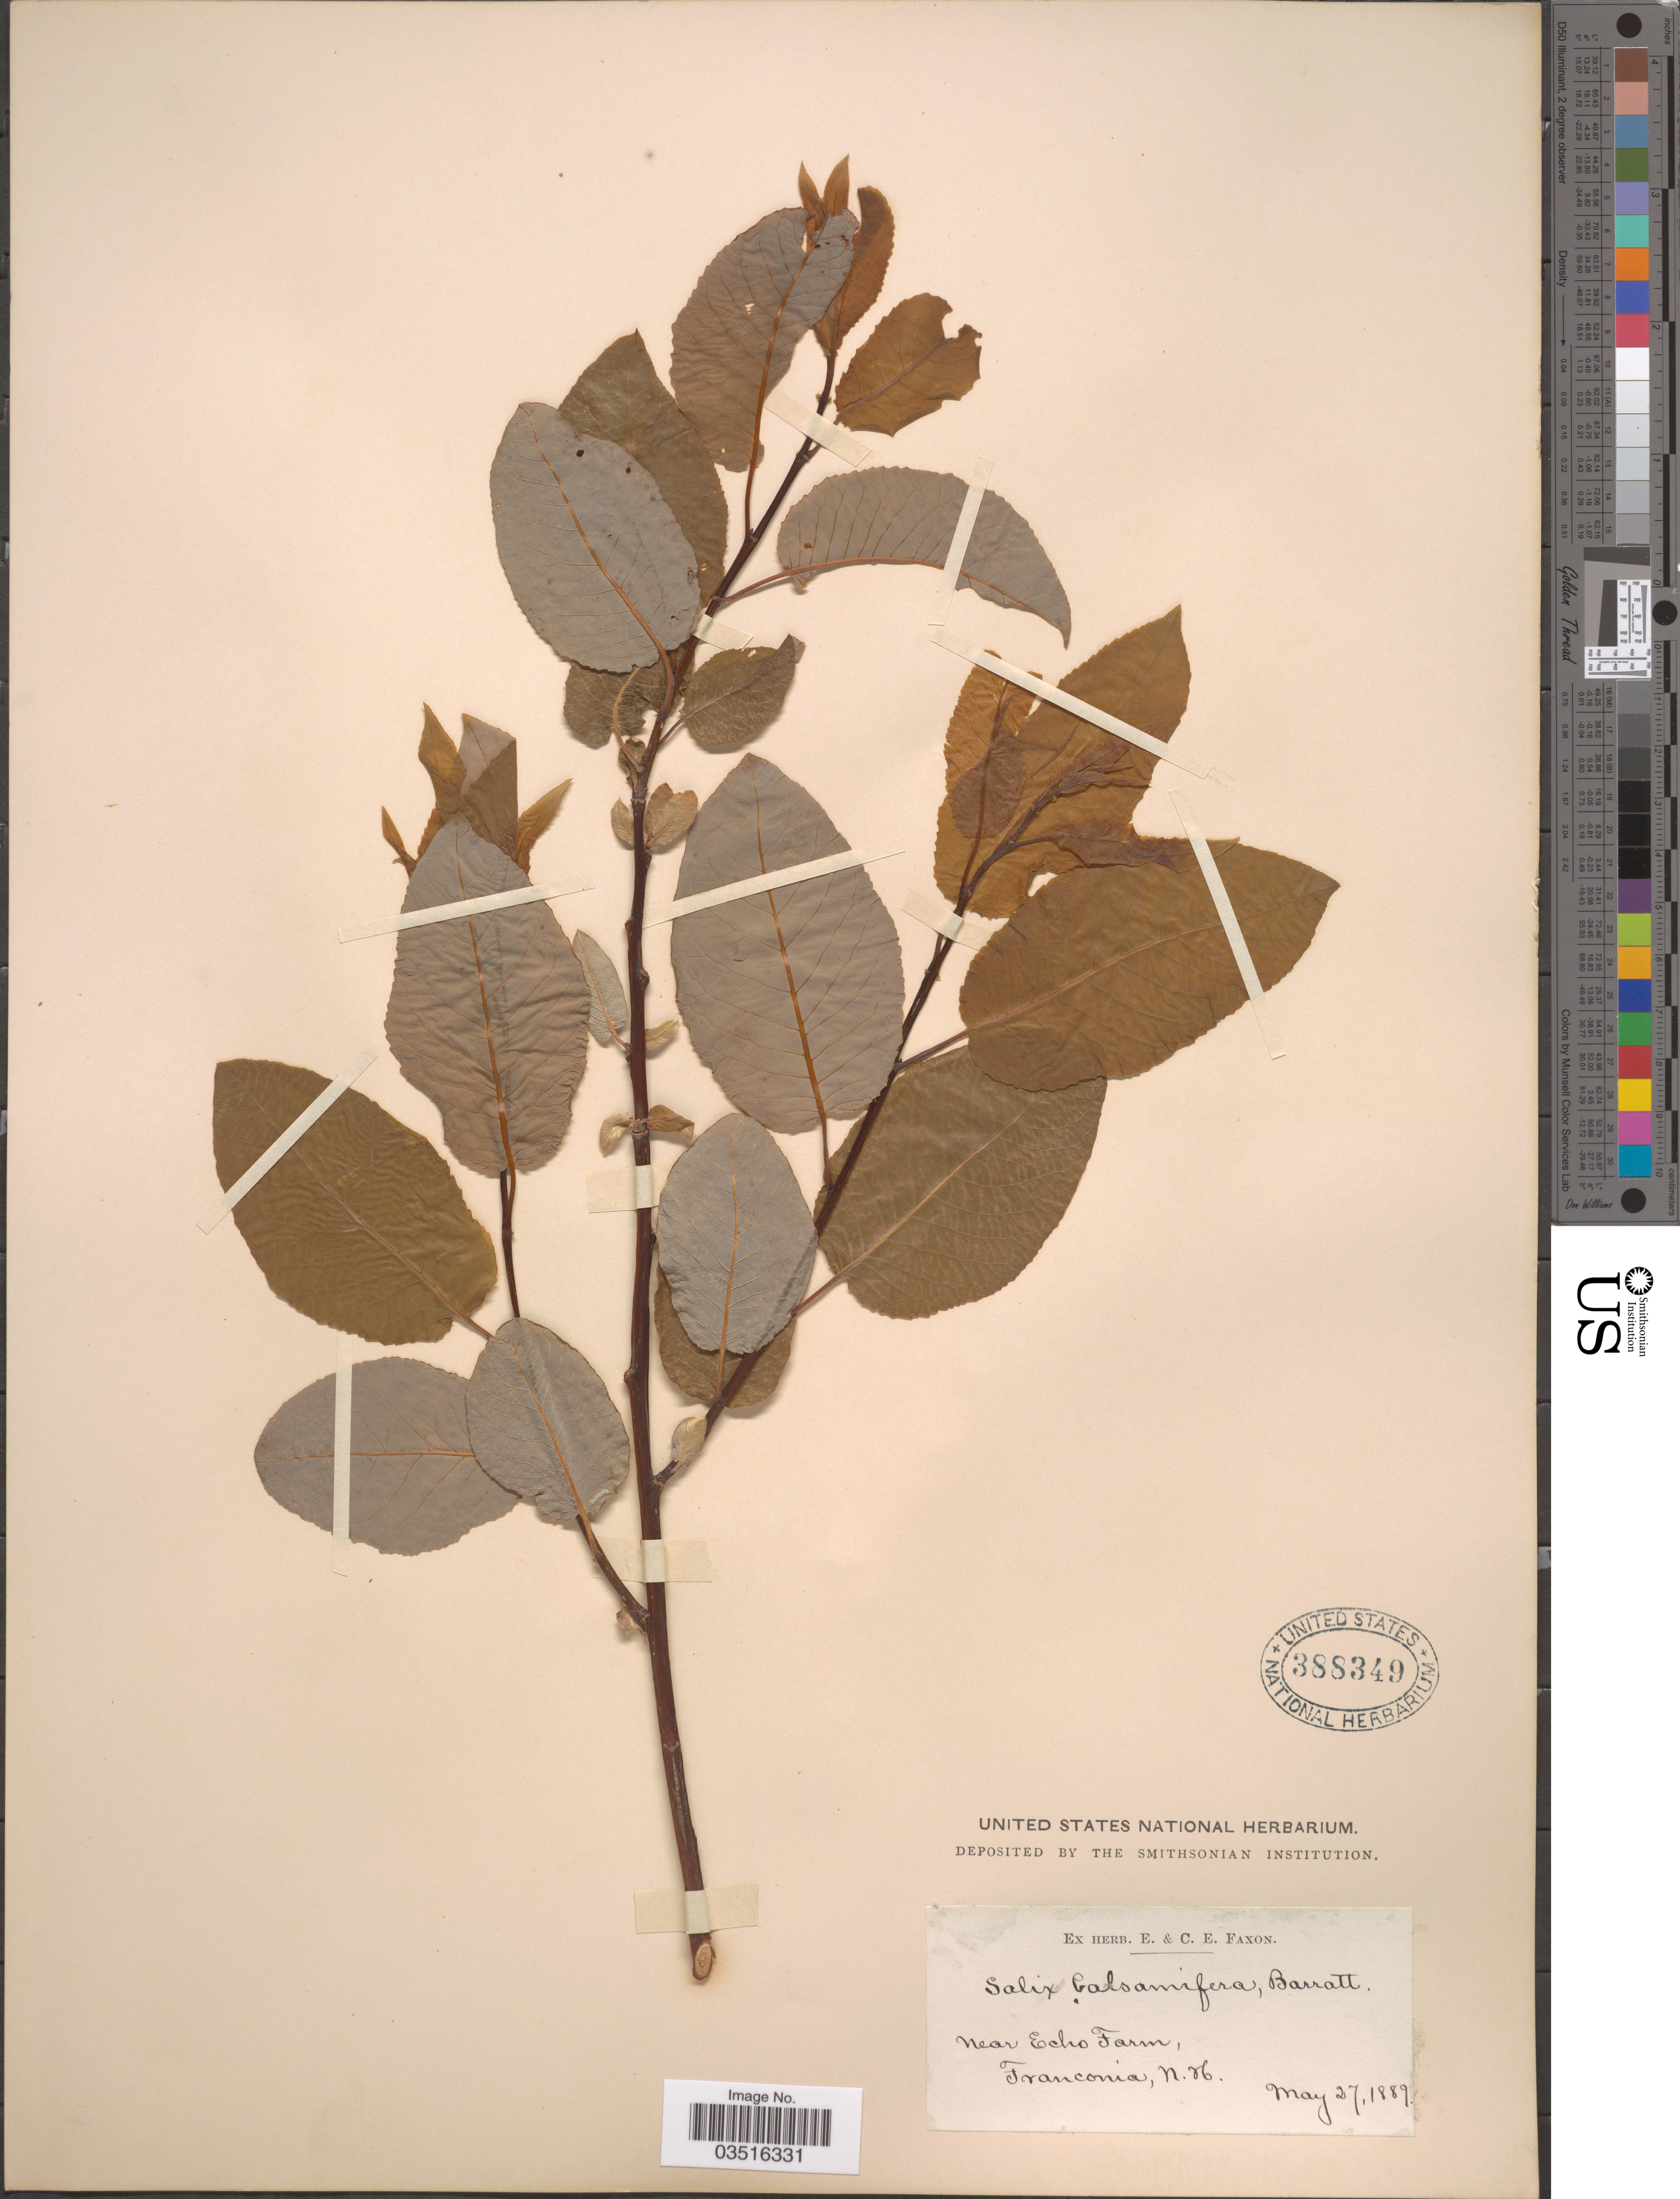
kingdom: Plantae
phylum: Tracheophyta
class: Magnoliopsida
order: Malpighiales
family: Salicaceae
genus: Salix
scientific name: Salix pyrifolia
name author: Ledeb.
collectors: ex herb. E. & C.E. Faxon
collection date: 1889-05-27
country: United States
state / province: New Hampshire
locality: Near Echo Farm, Franconia.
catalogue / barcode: US 388349